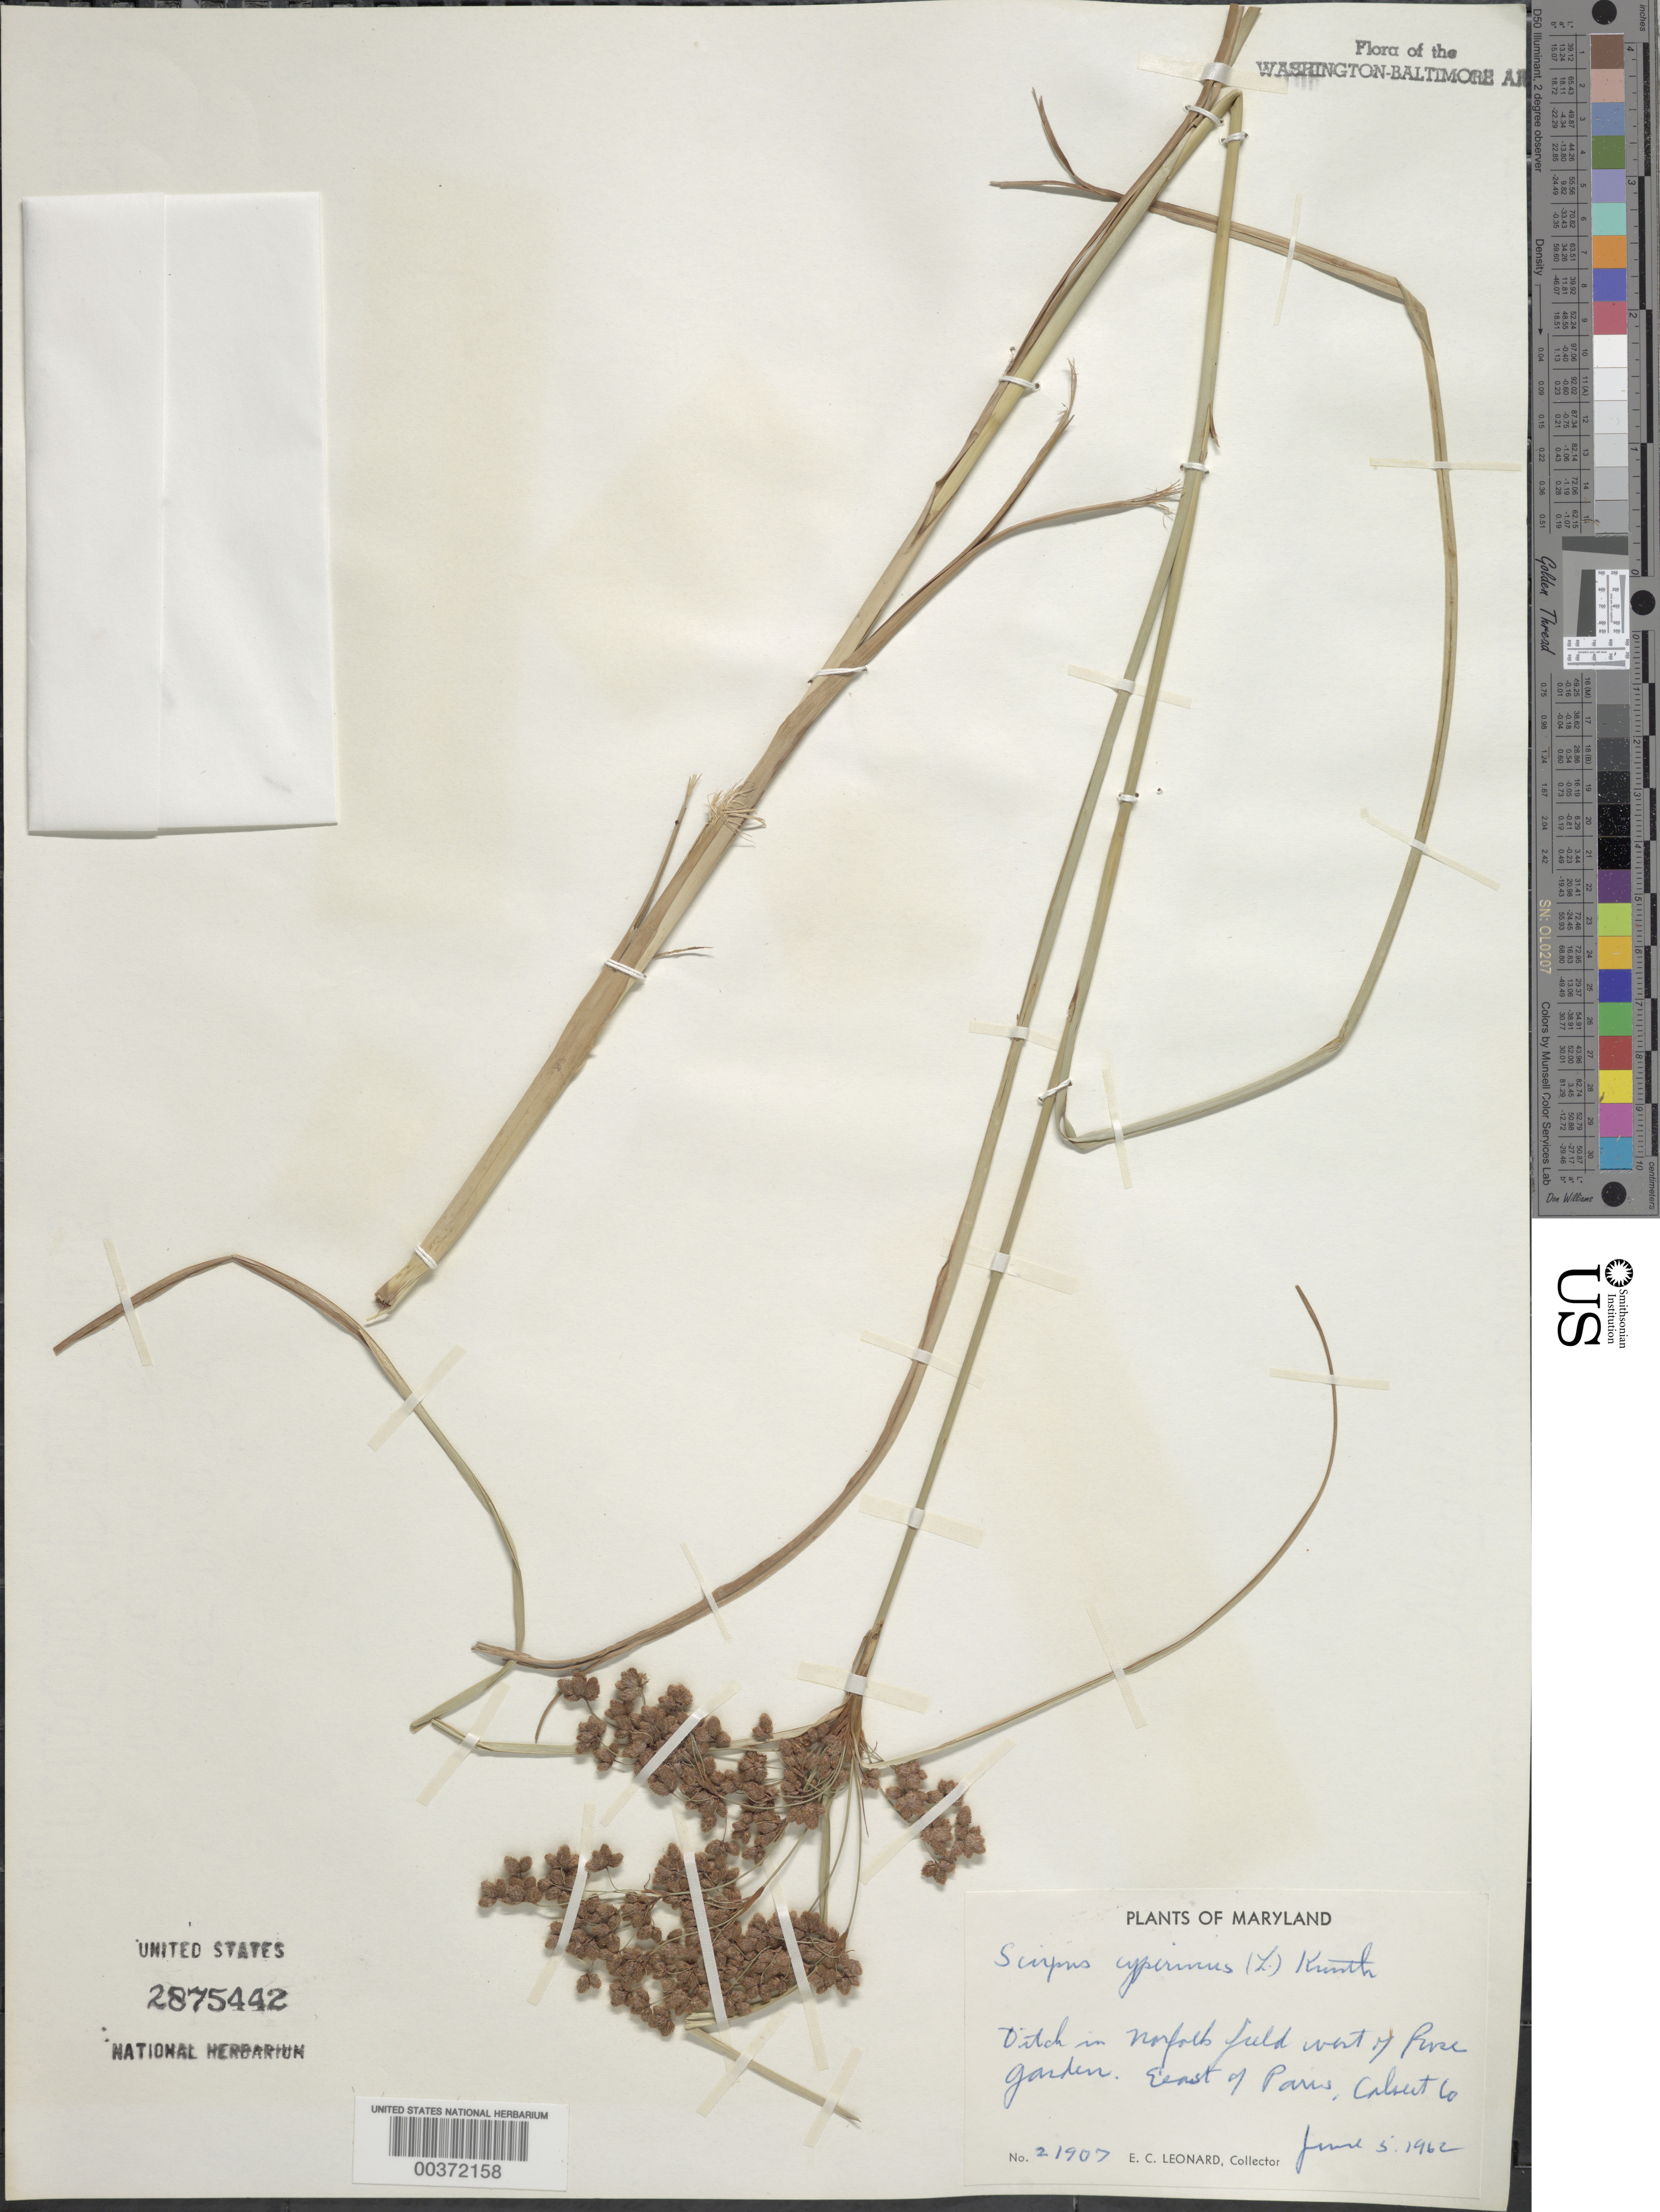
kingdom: Plantae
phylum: Tracheophyta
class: Liliopsida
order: Poales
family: Cyperaceae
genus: Scirpus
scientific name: Scirpus cyperinus (L.) Kunth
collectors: E. C. Leonard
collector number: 21907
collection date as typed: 05 Jun 1962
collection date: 1962-06-05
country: United States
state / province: Maryland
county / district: Calvert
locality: East of Paris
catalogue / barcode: US 2875442